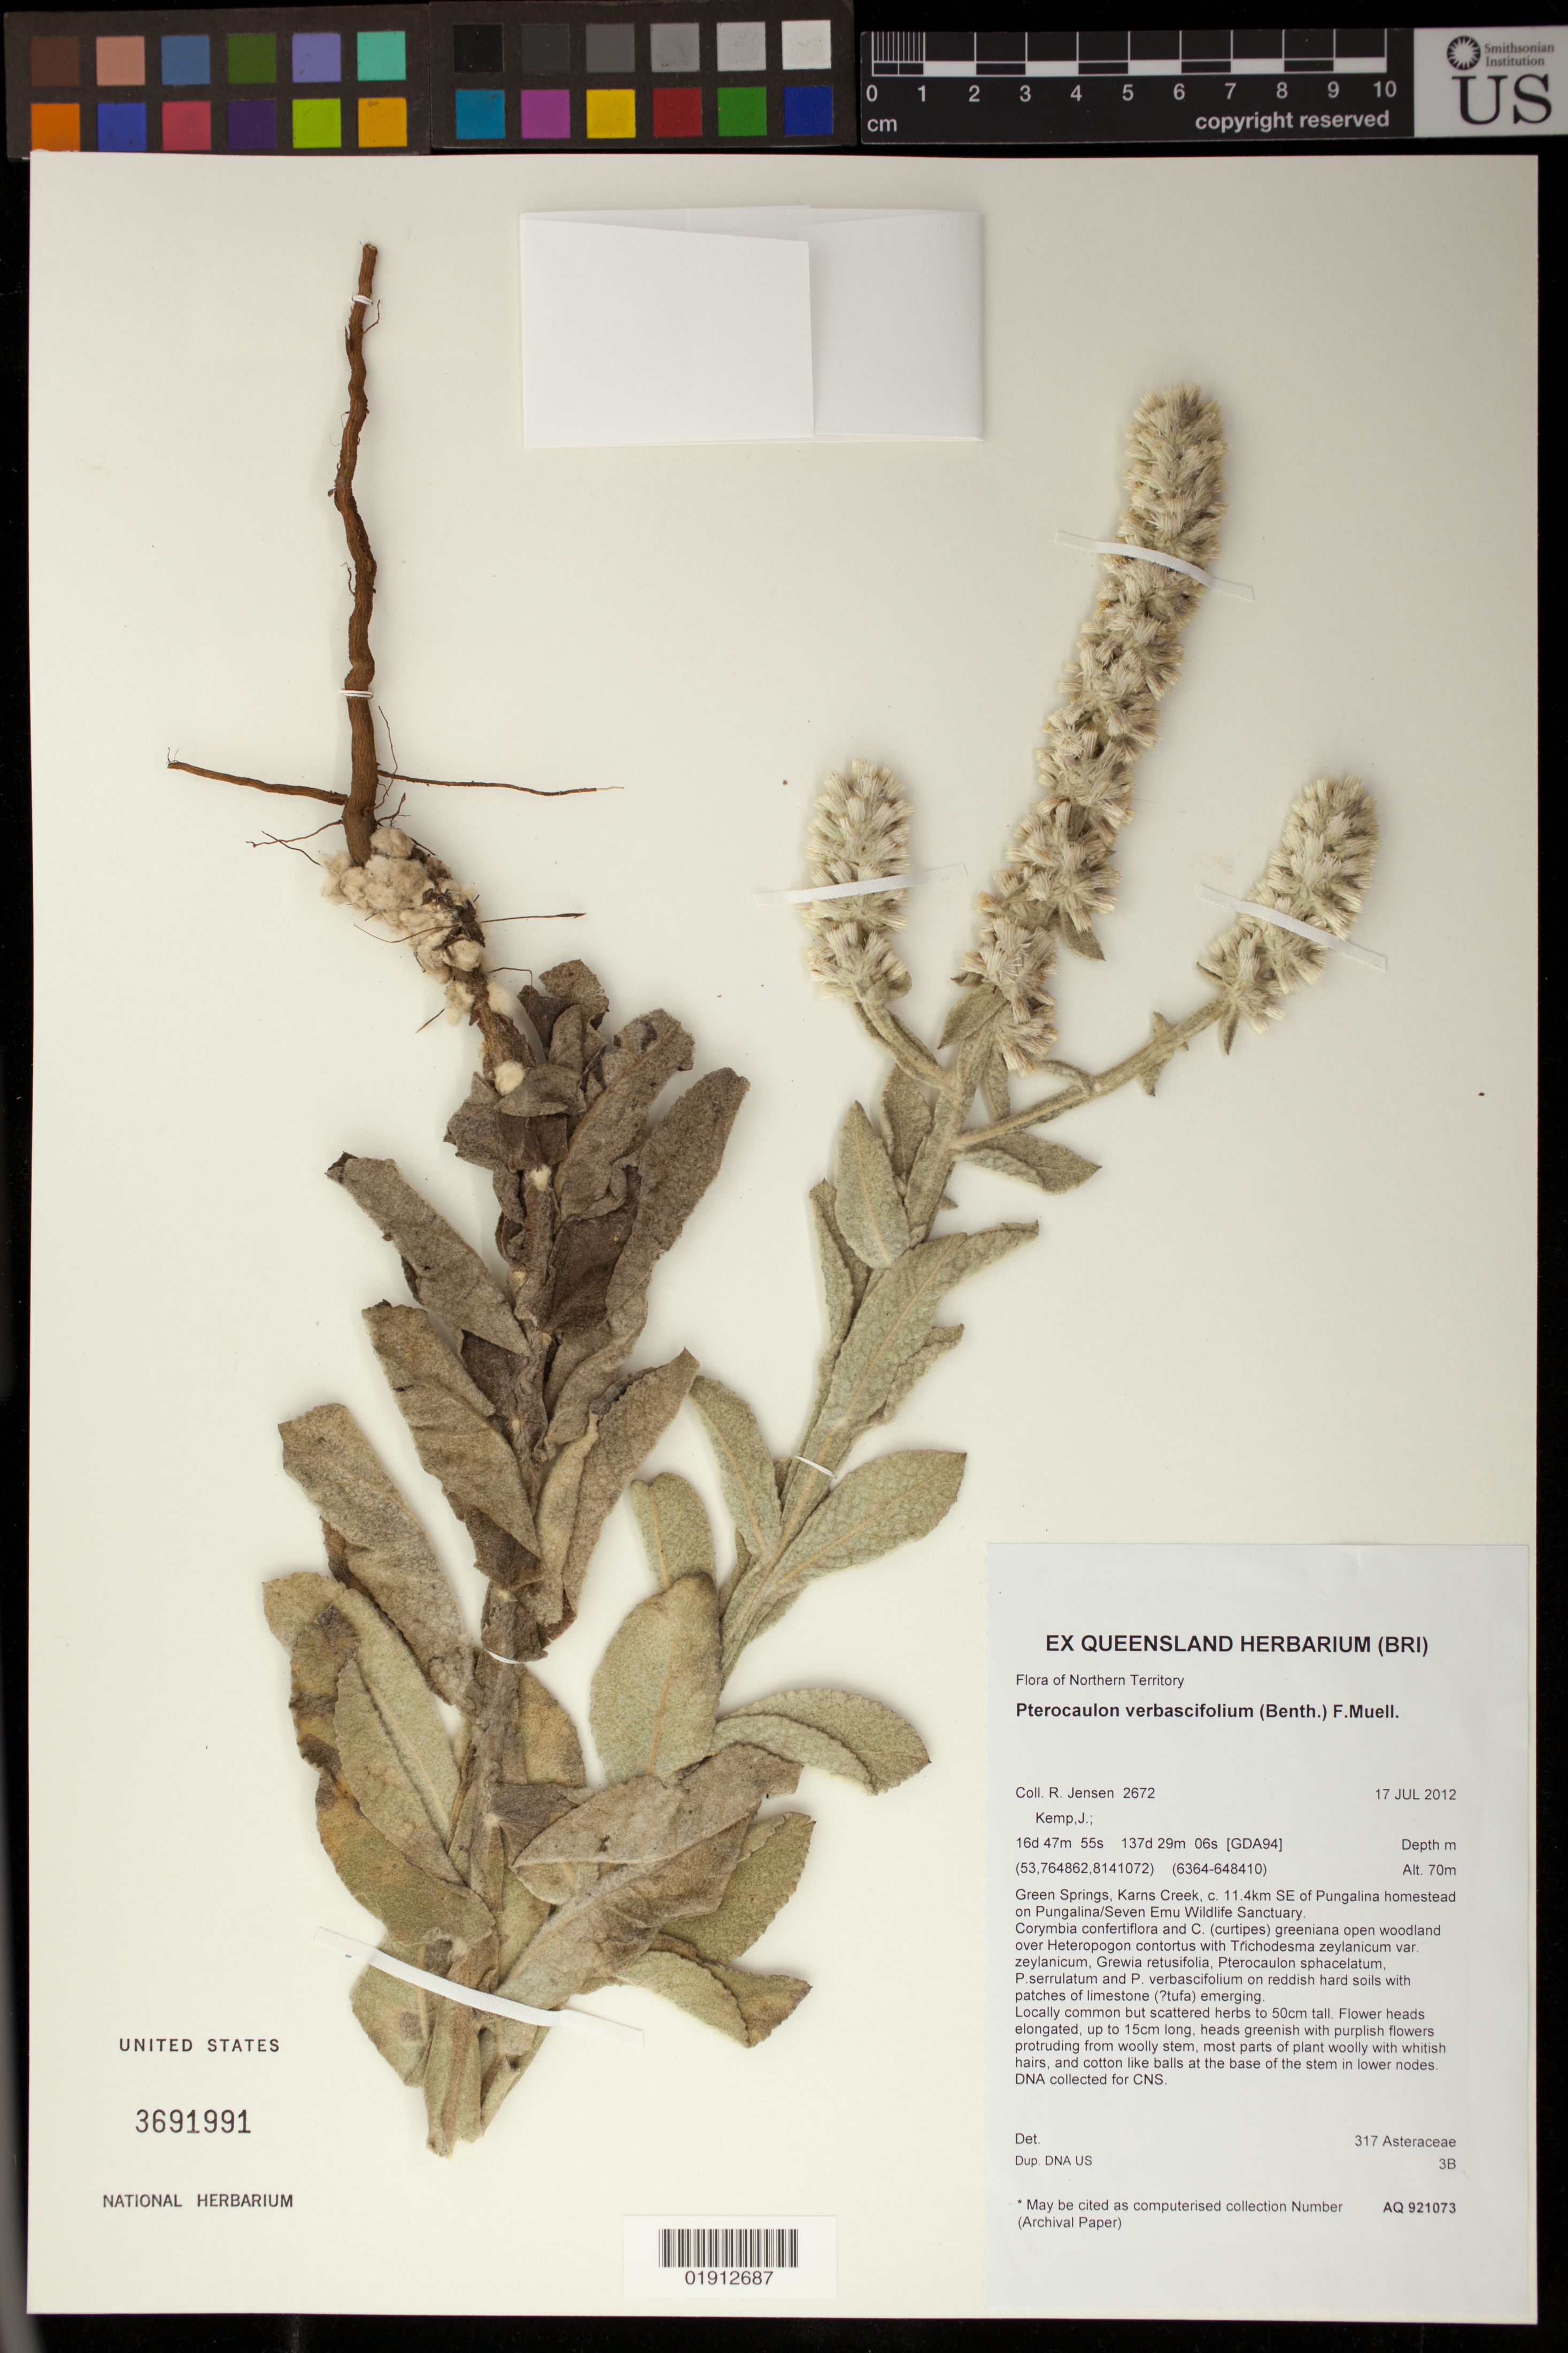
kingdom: Plantae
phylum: Tracheophyta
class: Magnoliopsida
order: Asterales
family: Asteraceae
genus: Pterocaulon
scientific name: Pterocaulon verbascifolium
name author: (Benth.) F. Muell.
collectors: R. Jensen & J. Kemp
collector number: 2672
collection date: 2012-07-17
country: Australia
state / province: Northern Territory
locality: Green Springs, Karns Creek, c. 11.4km SE of Pungalina homestead on Pungalina/Seven Emu Wildlife Sanctuary.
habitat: On reddish hard soils with patches of limestone emerging.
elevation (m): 70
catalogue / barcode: US 3691991